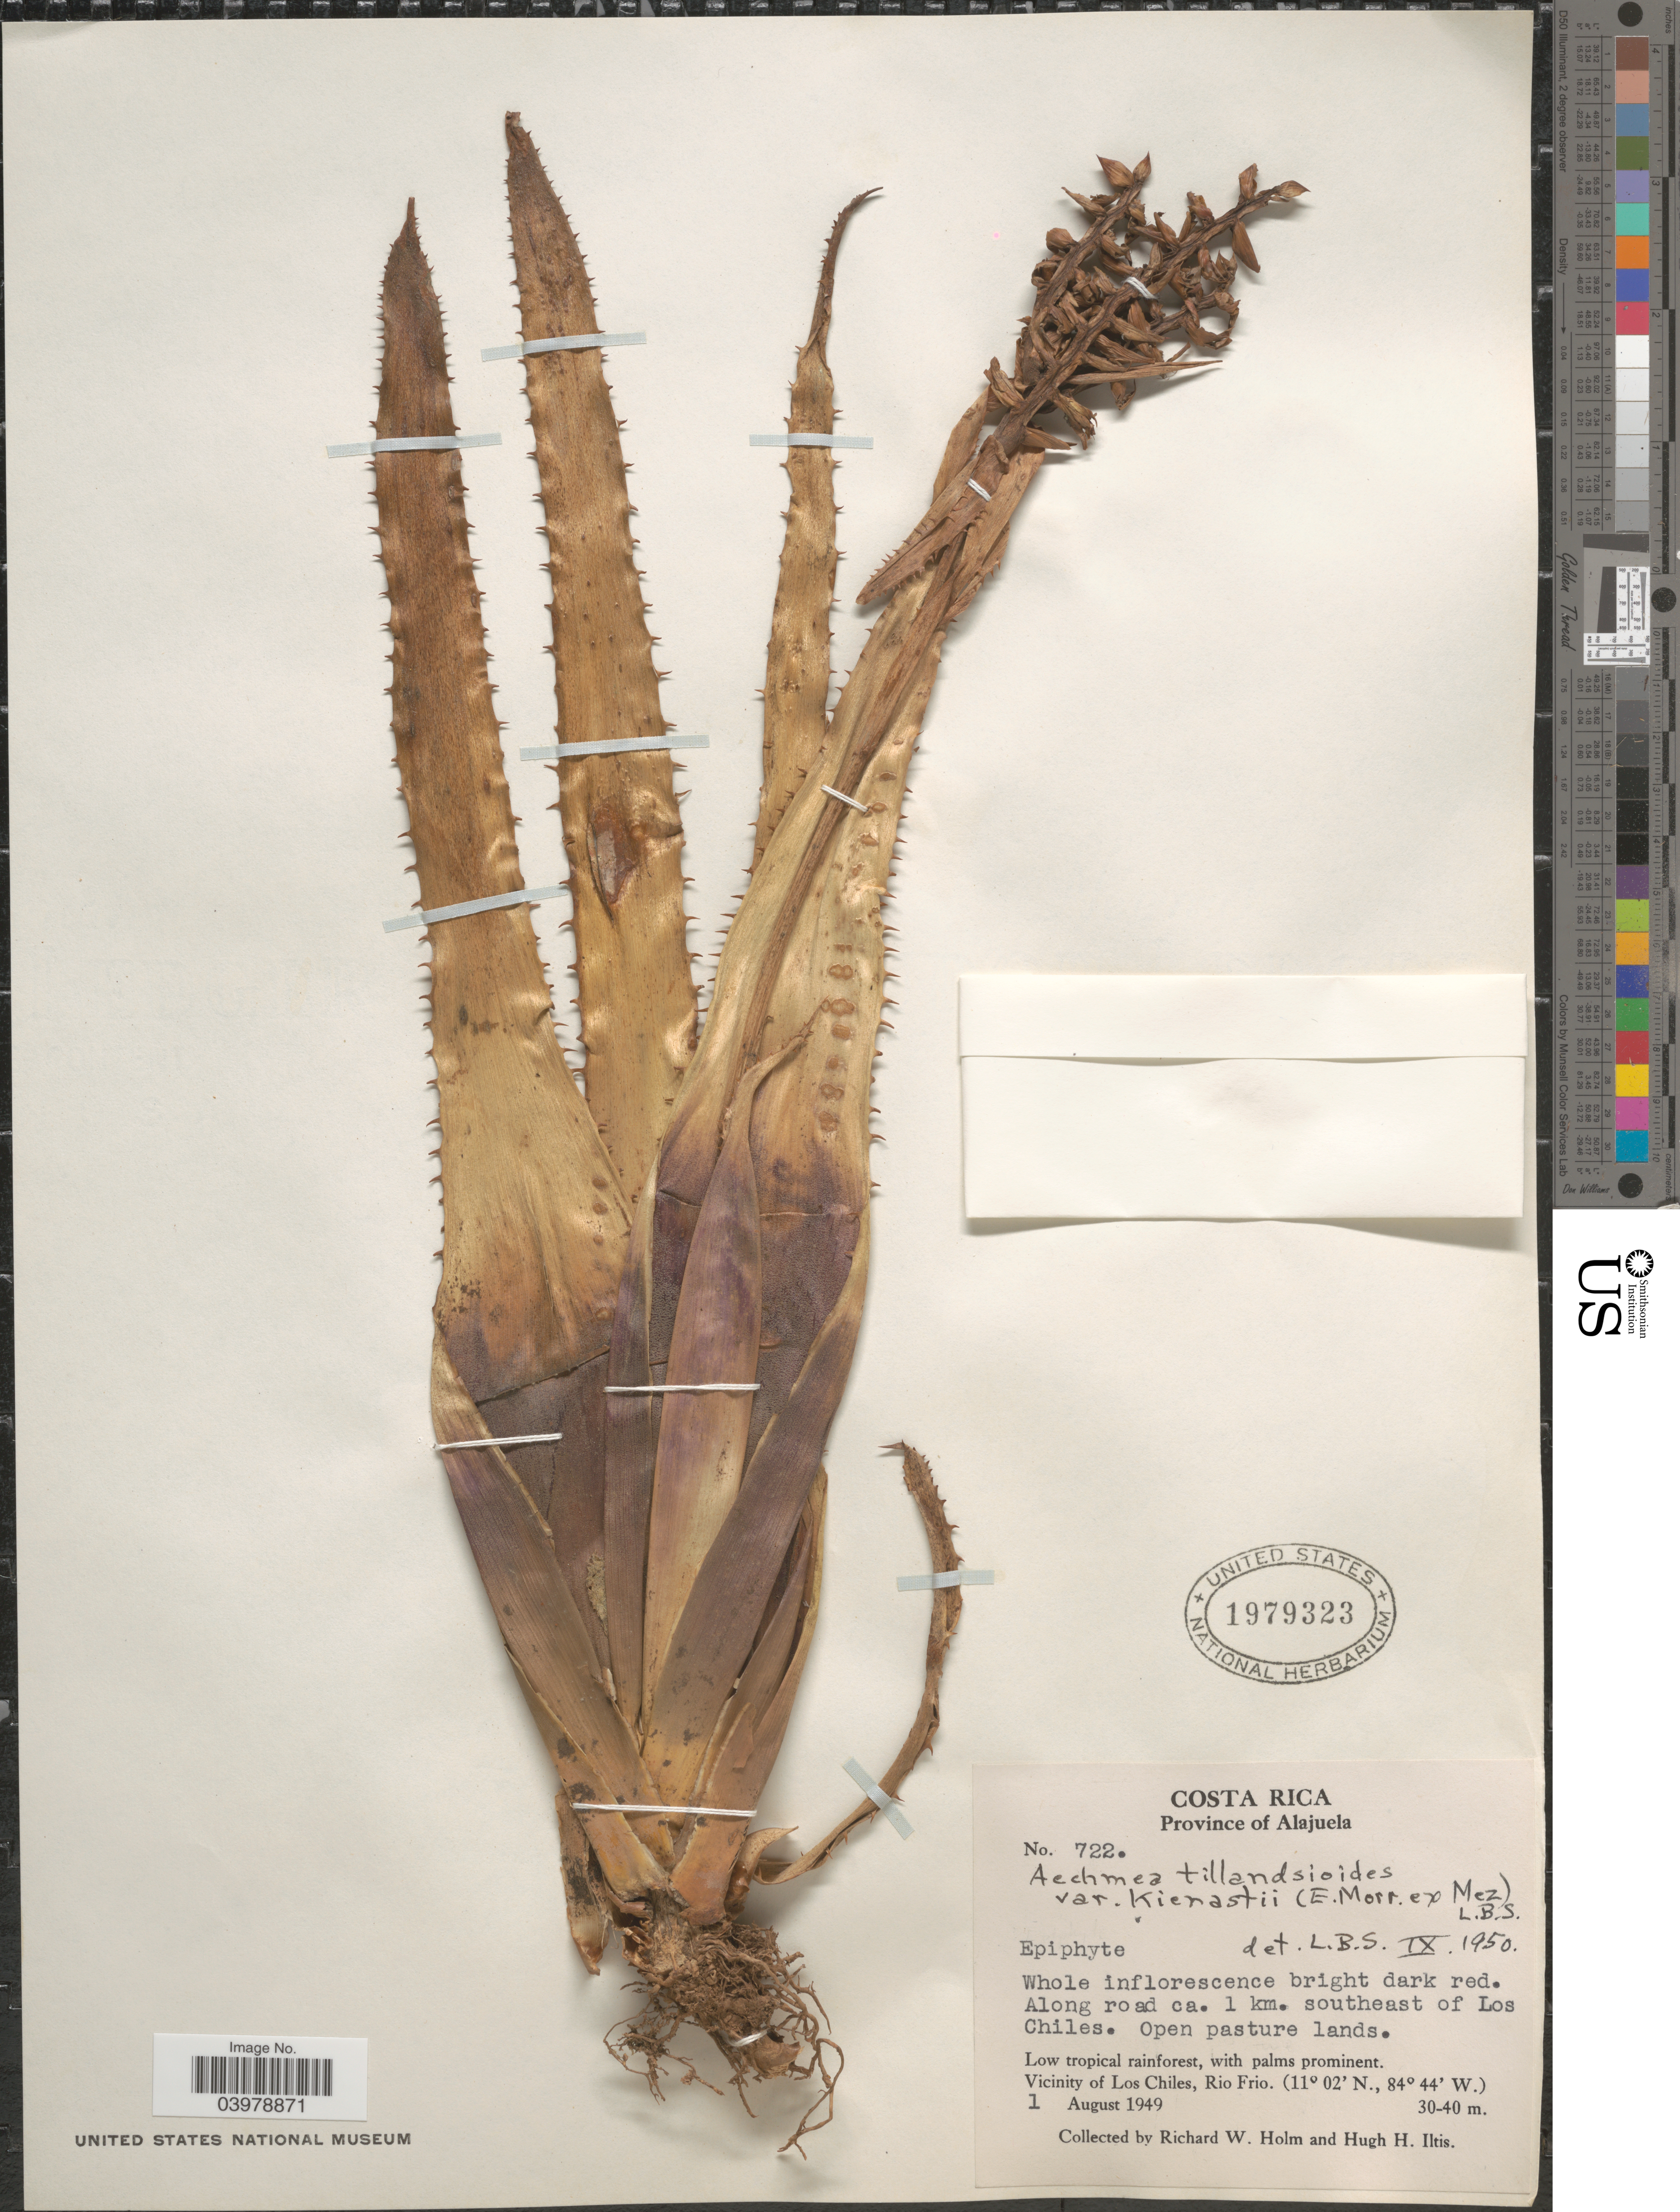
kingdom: Plantae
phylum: Tracheophyta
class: Liliopsida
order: Poales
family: Bromeliaceae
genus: Aechmea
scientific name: Aechmea tillandsioides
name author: (Mart. ex Schult. & Schult. f.) Baker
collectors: R. W. Holm & H. H. Iltis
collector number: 722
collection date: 1949-08-01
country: Costa Rica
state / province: Alajuela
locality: Along road ca. 1 km. southeast of Los Chiles. Vicinity of Los Chiles, Rio Frio.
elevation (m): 30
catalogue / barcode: US 1979323